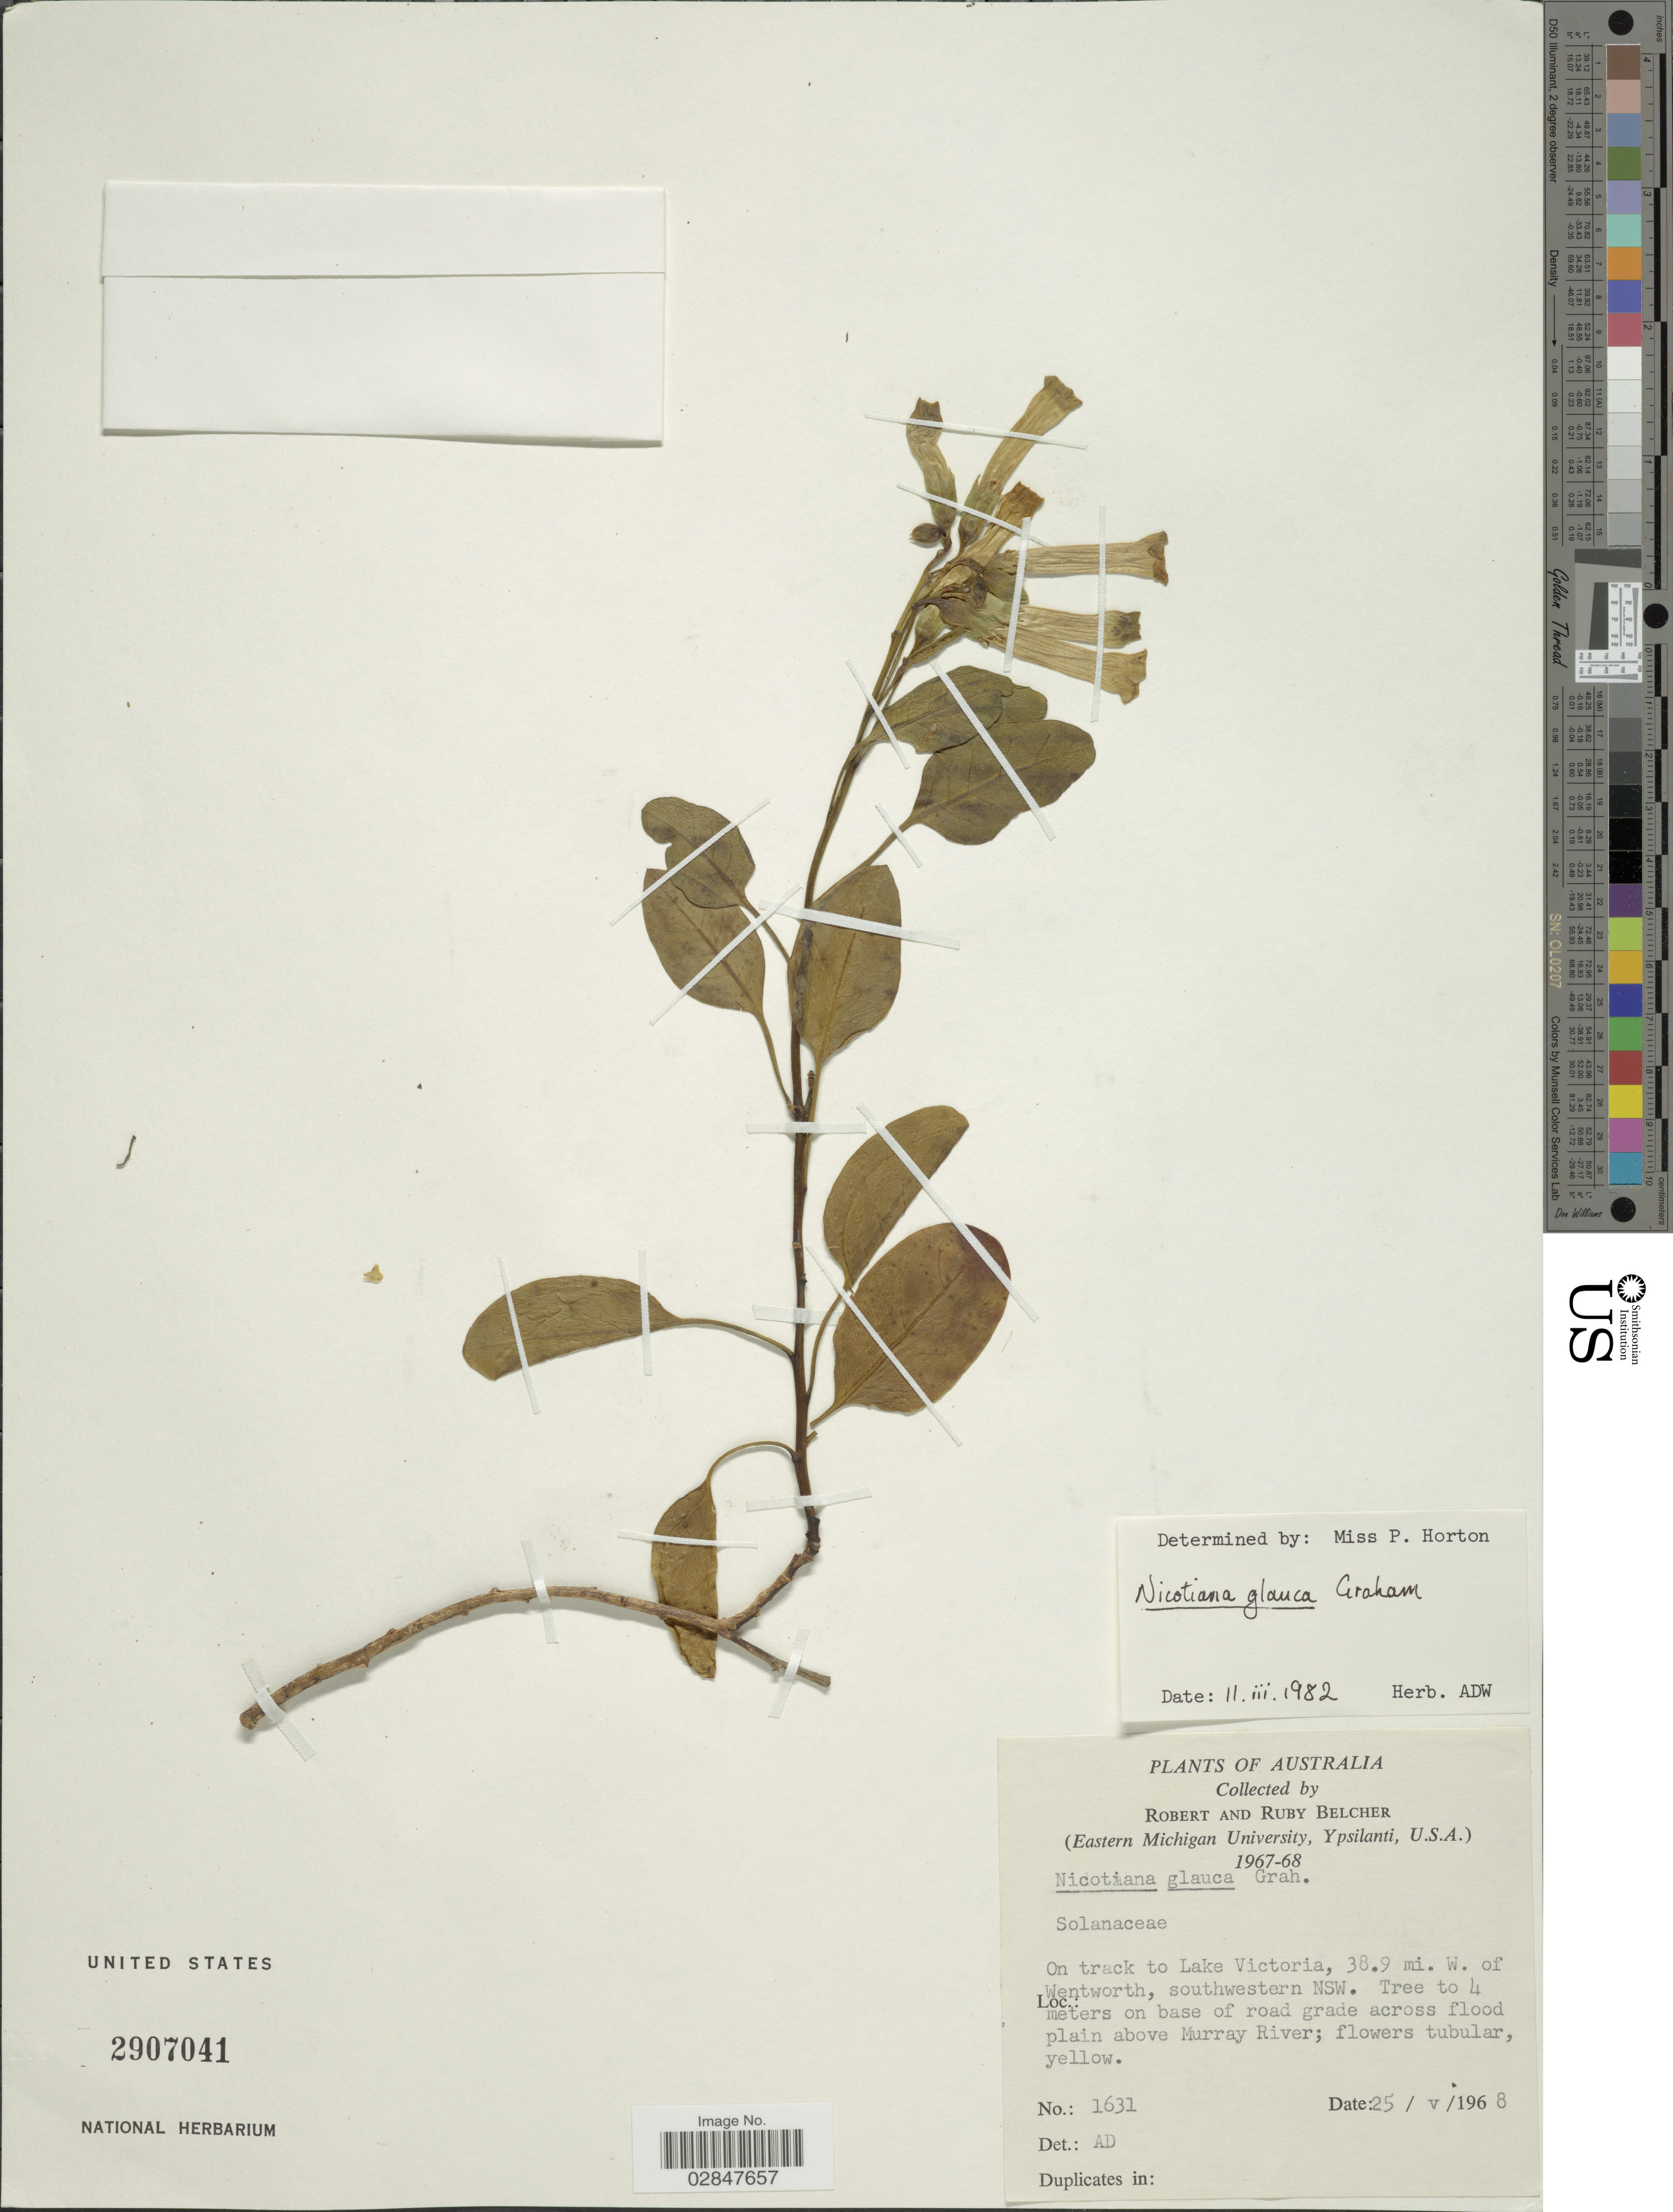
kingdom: Plantae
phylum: Tracheophyta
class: Magnoliopsida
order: Solanales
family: Solanaceae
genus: Nicotiana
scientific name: Nicotiana glauca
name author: Graham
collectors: R. Belcher & R. Belcher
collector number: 1631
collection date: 1968-05-25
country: Australia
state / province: New South Wales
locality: On track to Lake Victoria, 38.9 mi. W. of Wentworth, southwestern NSW. Tree to 4 meters on base of road grade across flood plain above Murray River.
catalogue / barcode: US 2907041